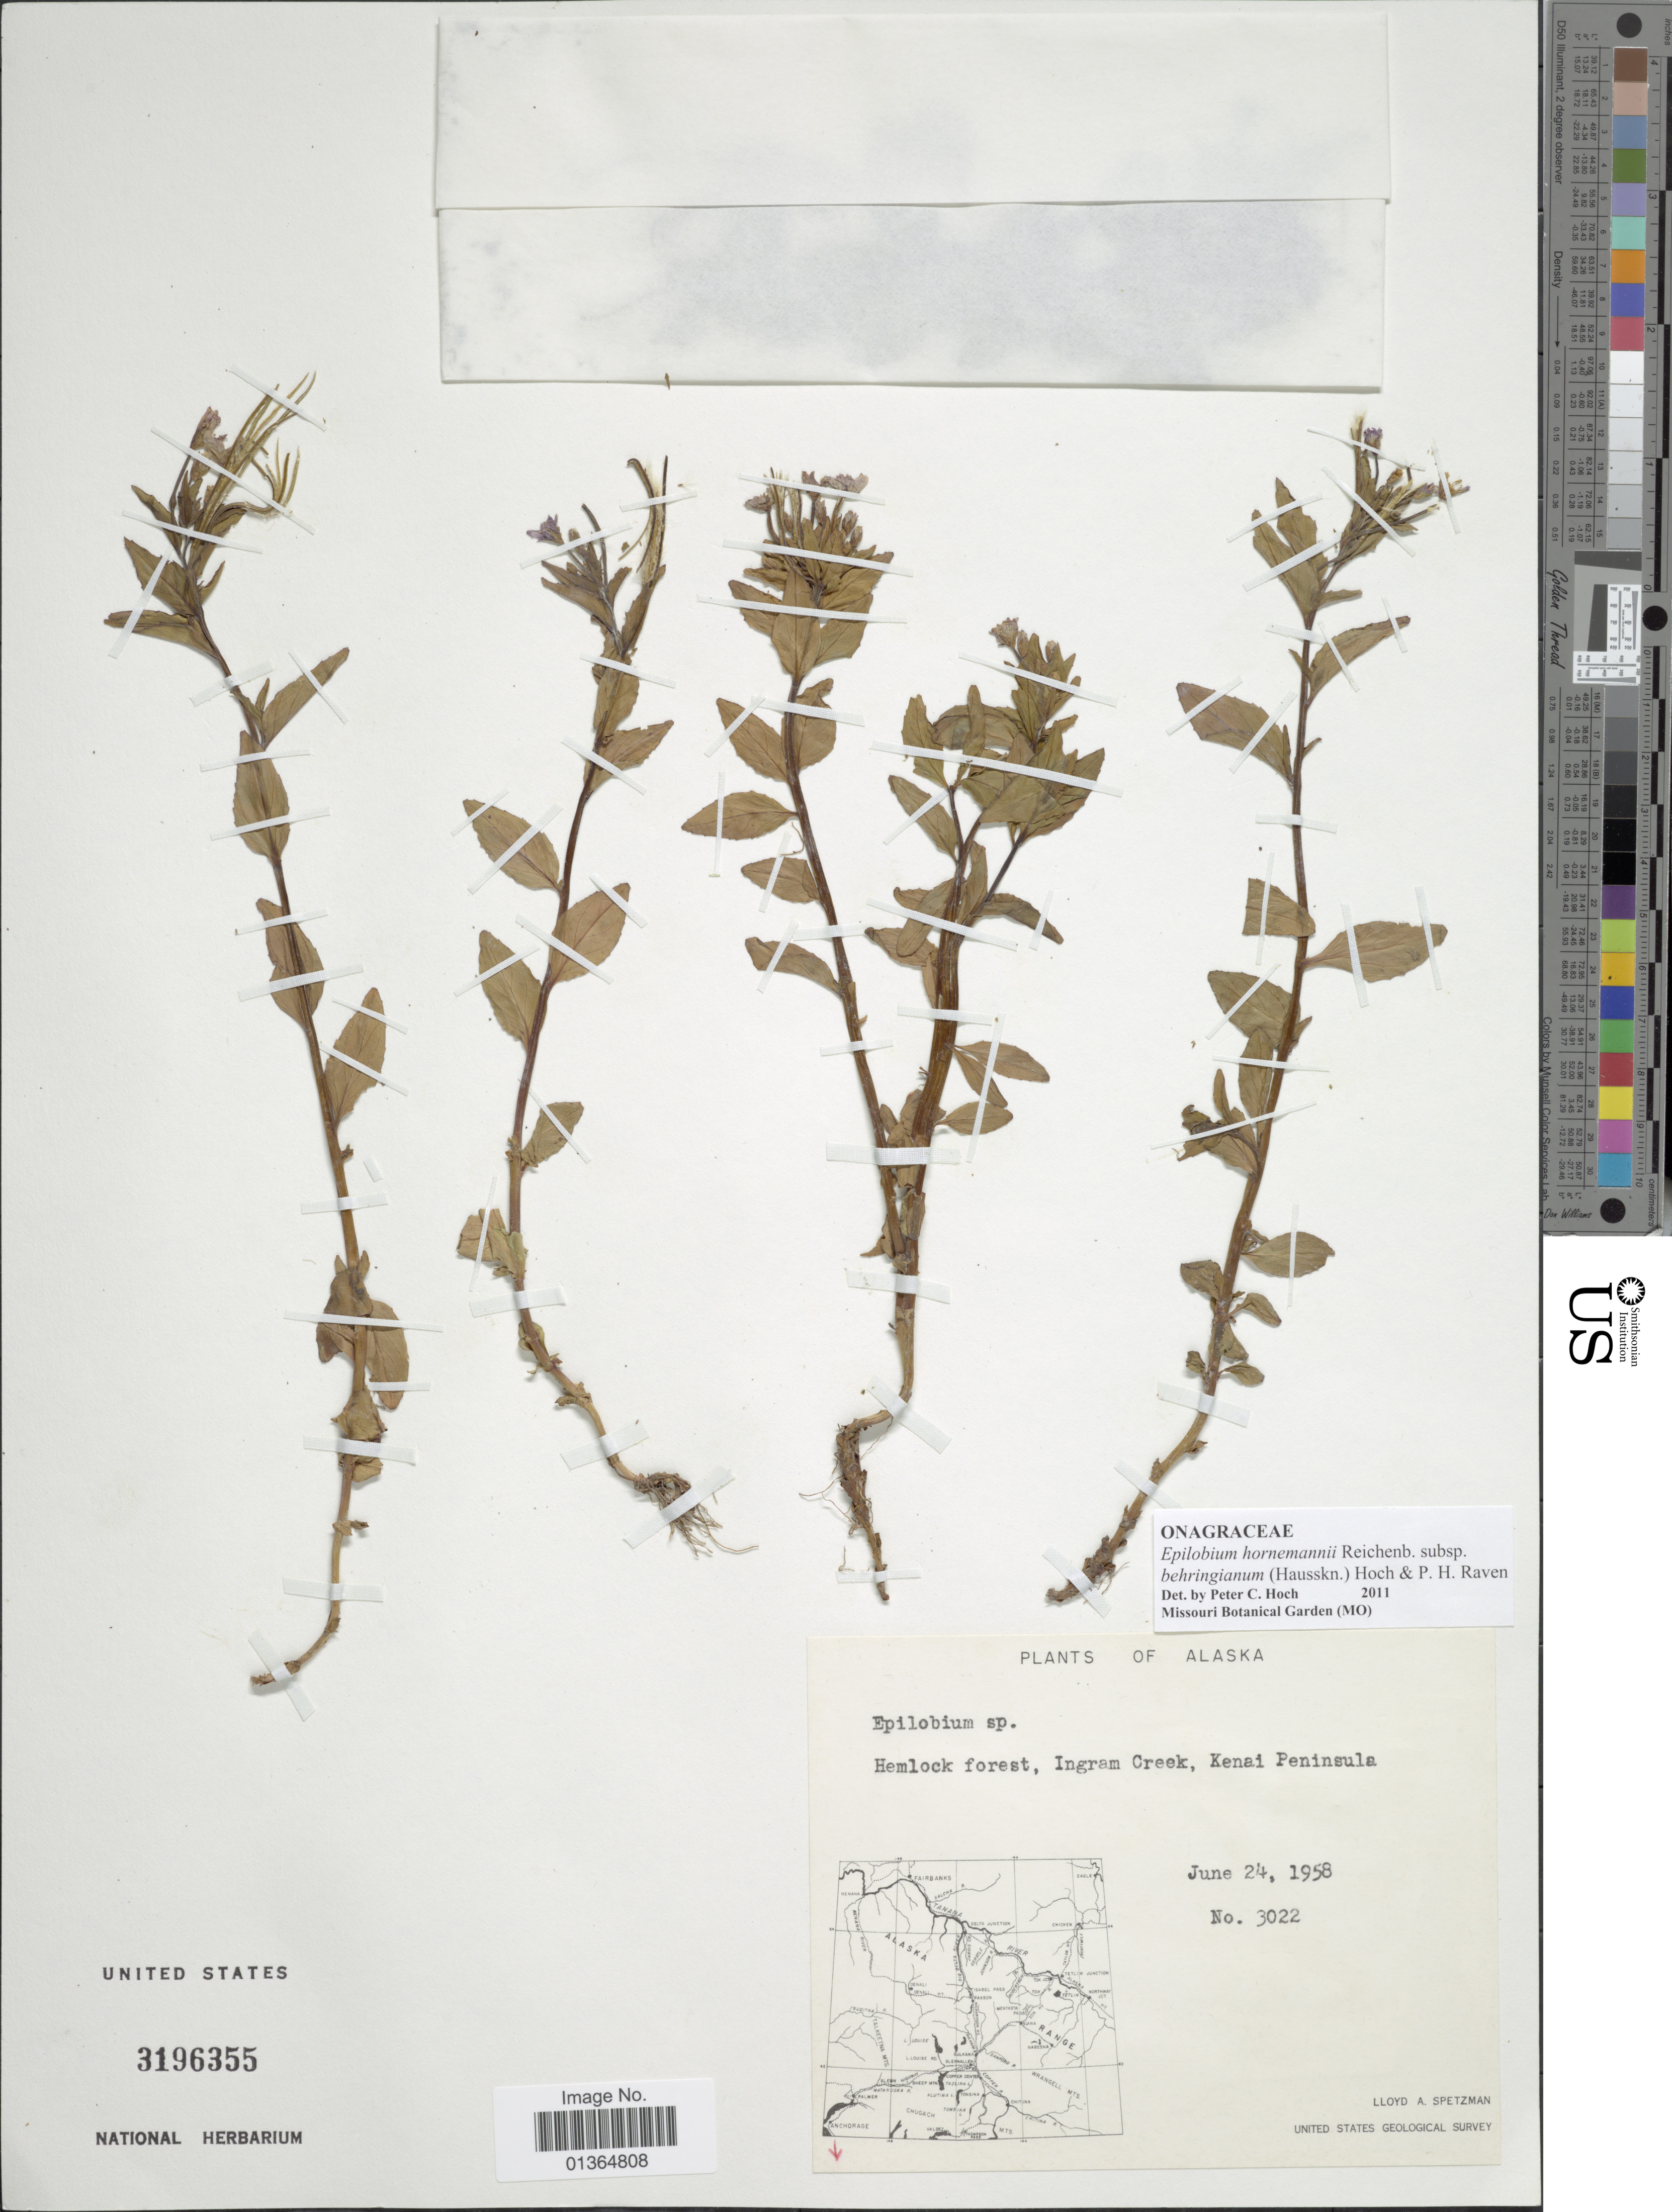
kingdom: Plantae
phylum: Tracheophyta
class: Magnoliopsida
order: Myrtales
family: Onagraceae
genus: Epilobium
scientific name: Epilobium hornemannii subsp. behringianum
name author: (Hausskn.) Hoch & P.H. Raven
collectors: L. Spetzman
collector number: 3022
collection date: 1958-06-24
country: United States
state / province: Alaska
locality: Hemlock forest, Ingram Creek, Kenai Peninsula.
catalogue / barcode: US 3196355